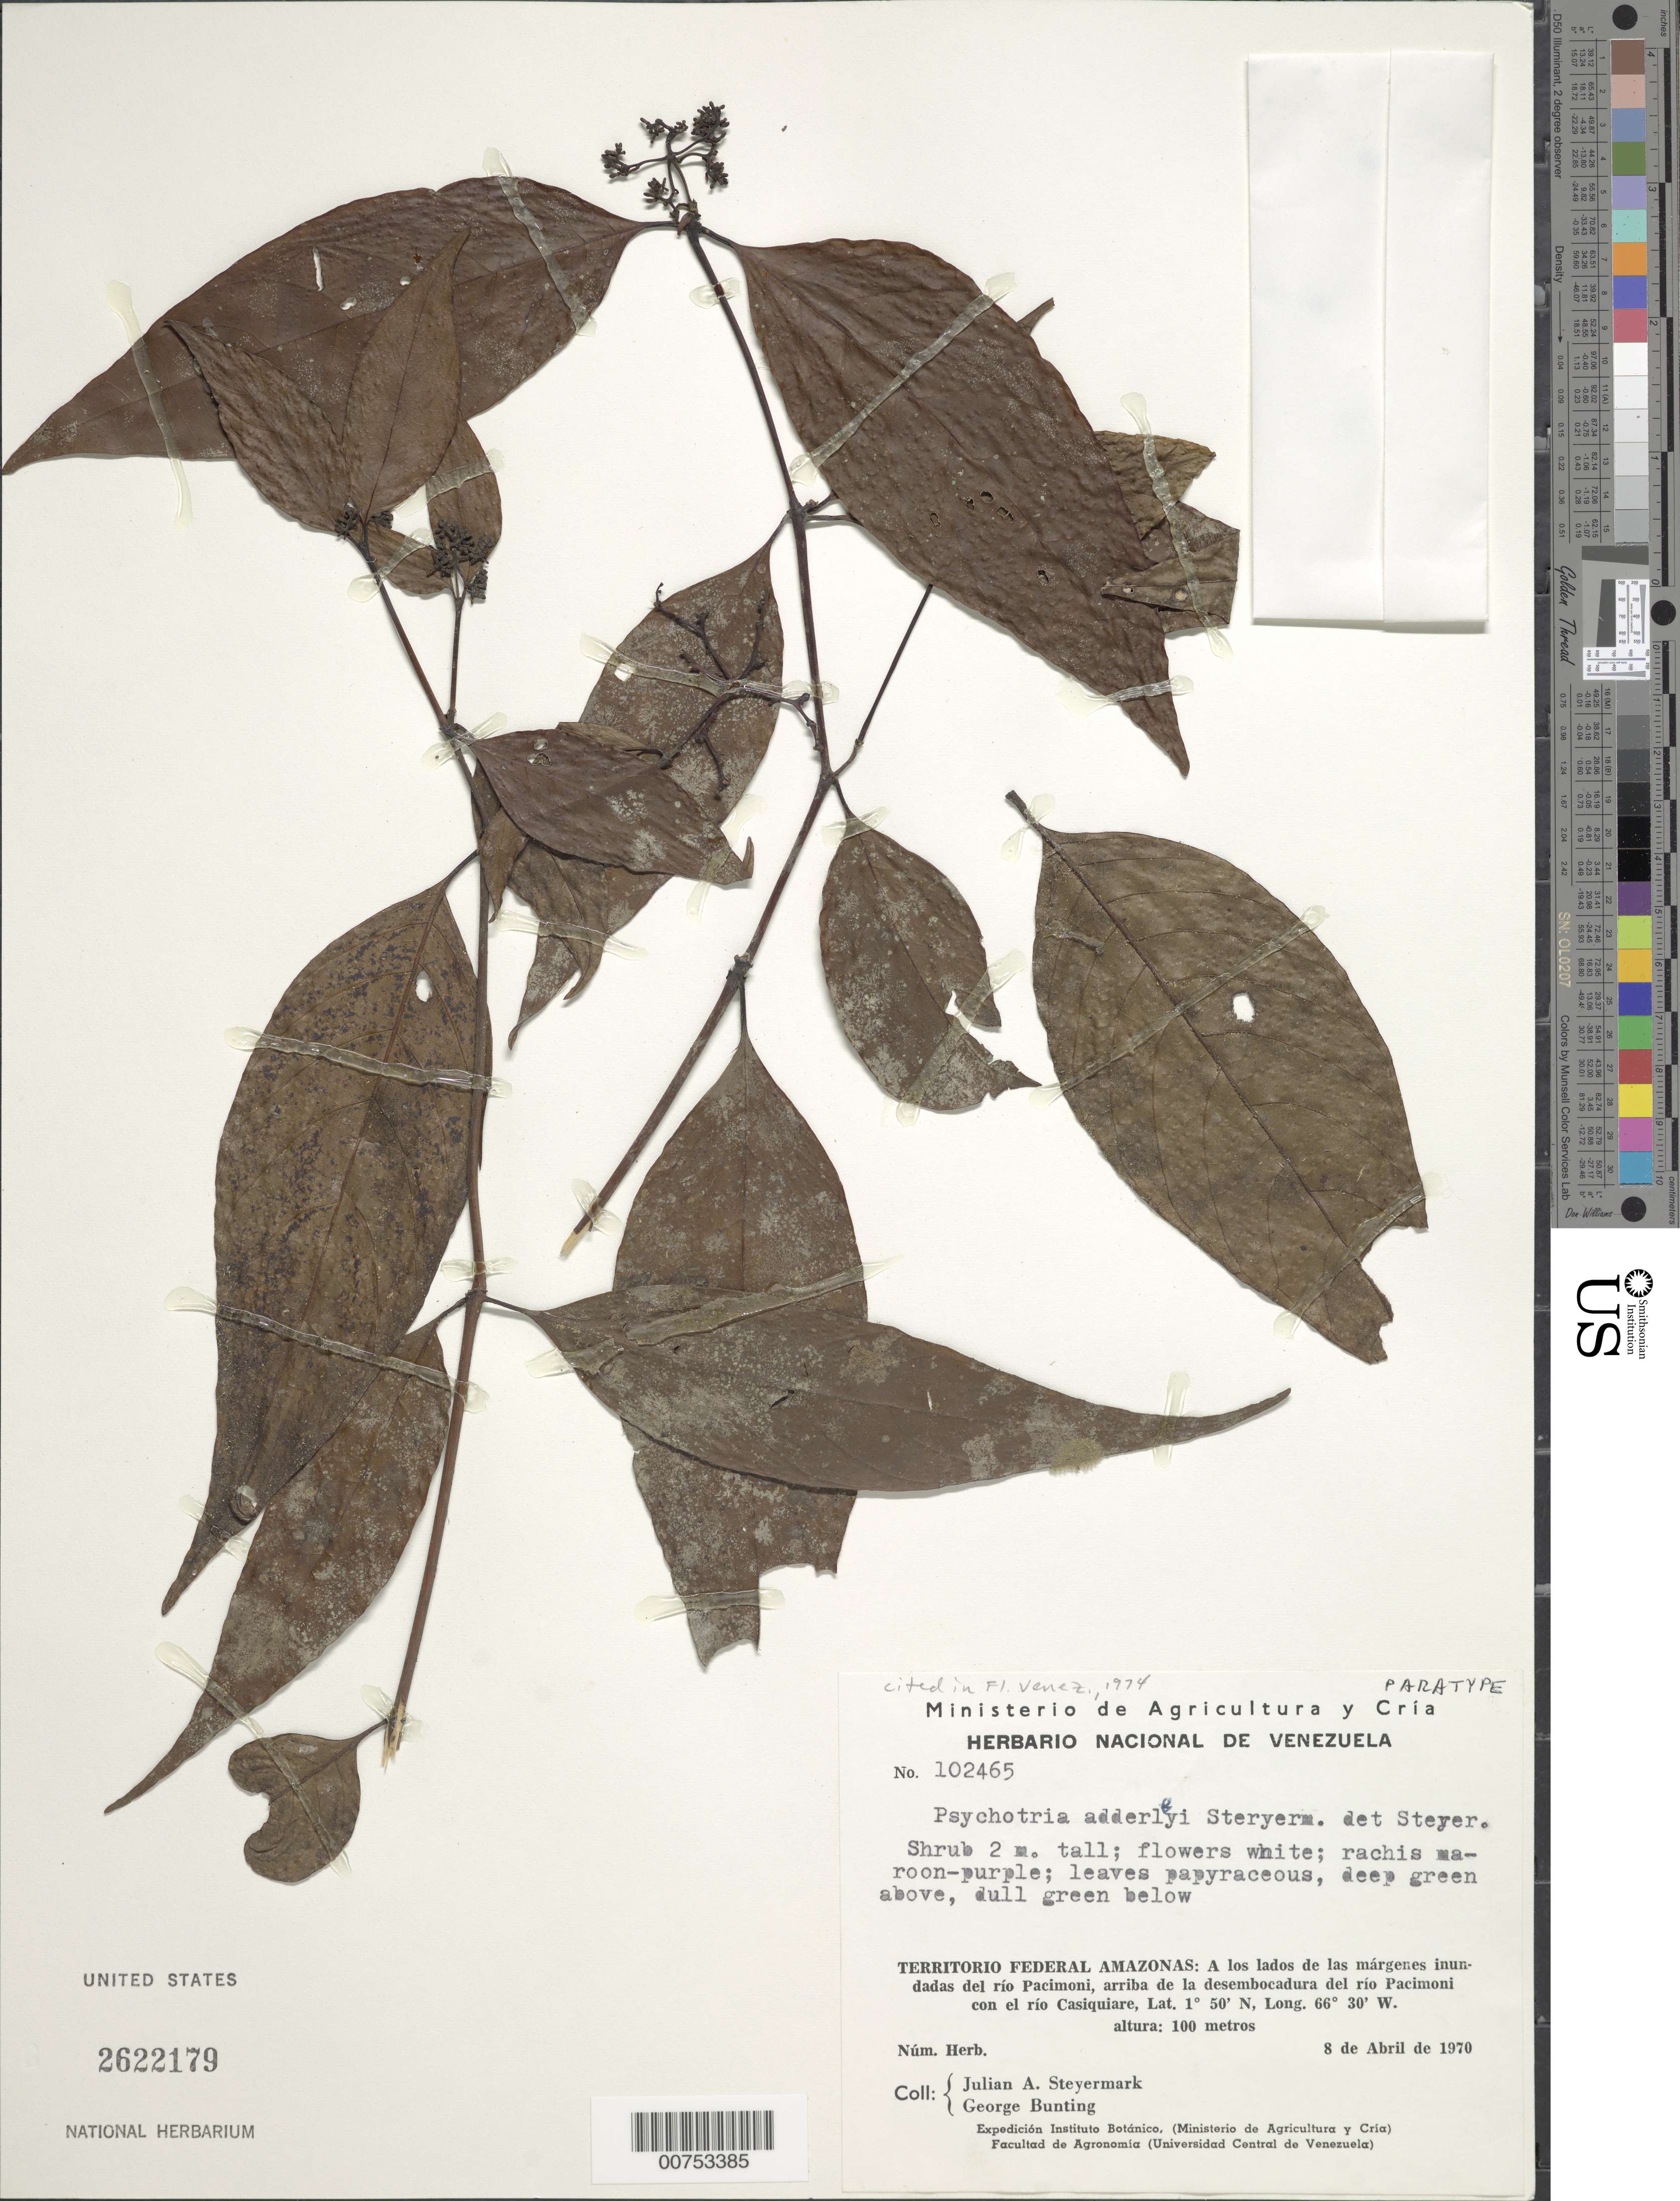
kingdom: Plantae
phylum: Tracheophyta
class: Magnoliopsida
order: Gentianales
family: Rubiaceae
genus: Psychotria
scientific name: Psychotria adderleyi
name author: Steyerm.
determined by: Steyermark, Julian A., (VEN)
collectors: J. Steyermark & G. S. Bunting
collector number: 102465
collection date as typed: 8-Apr-70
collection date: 1970-04-08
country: Venezuela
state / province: Amazonas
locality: Río Pacimoni, arriba de la desembocadura del río Pacimoni con el río Casiquiare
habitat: Inundated margins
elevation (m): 100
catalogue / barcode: US 2622179